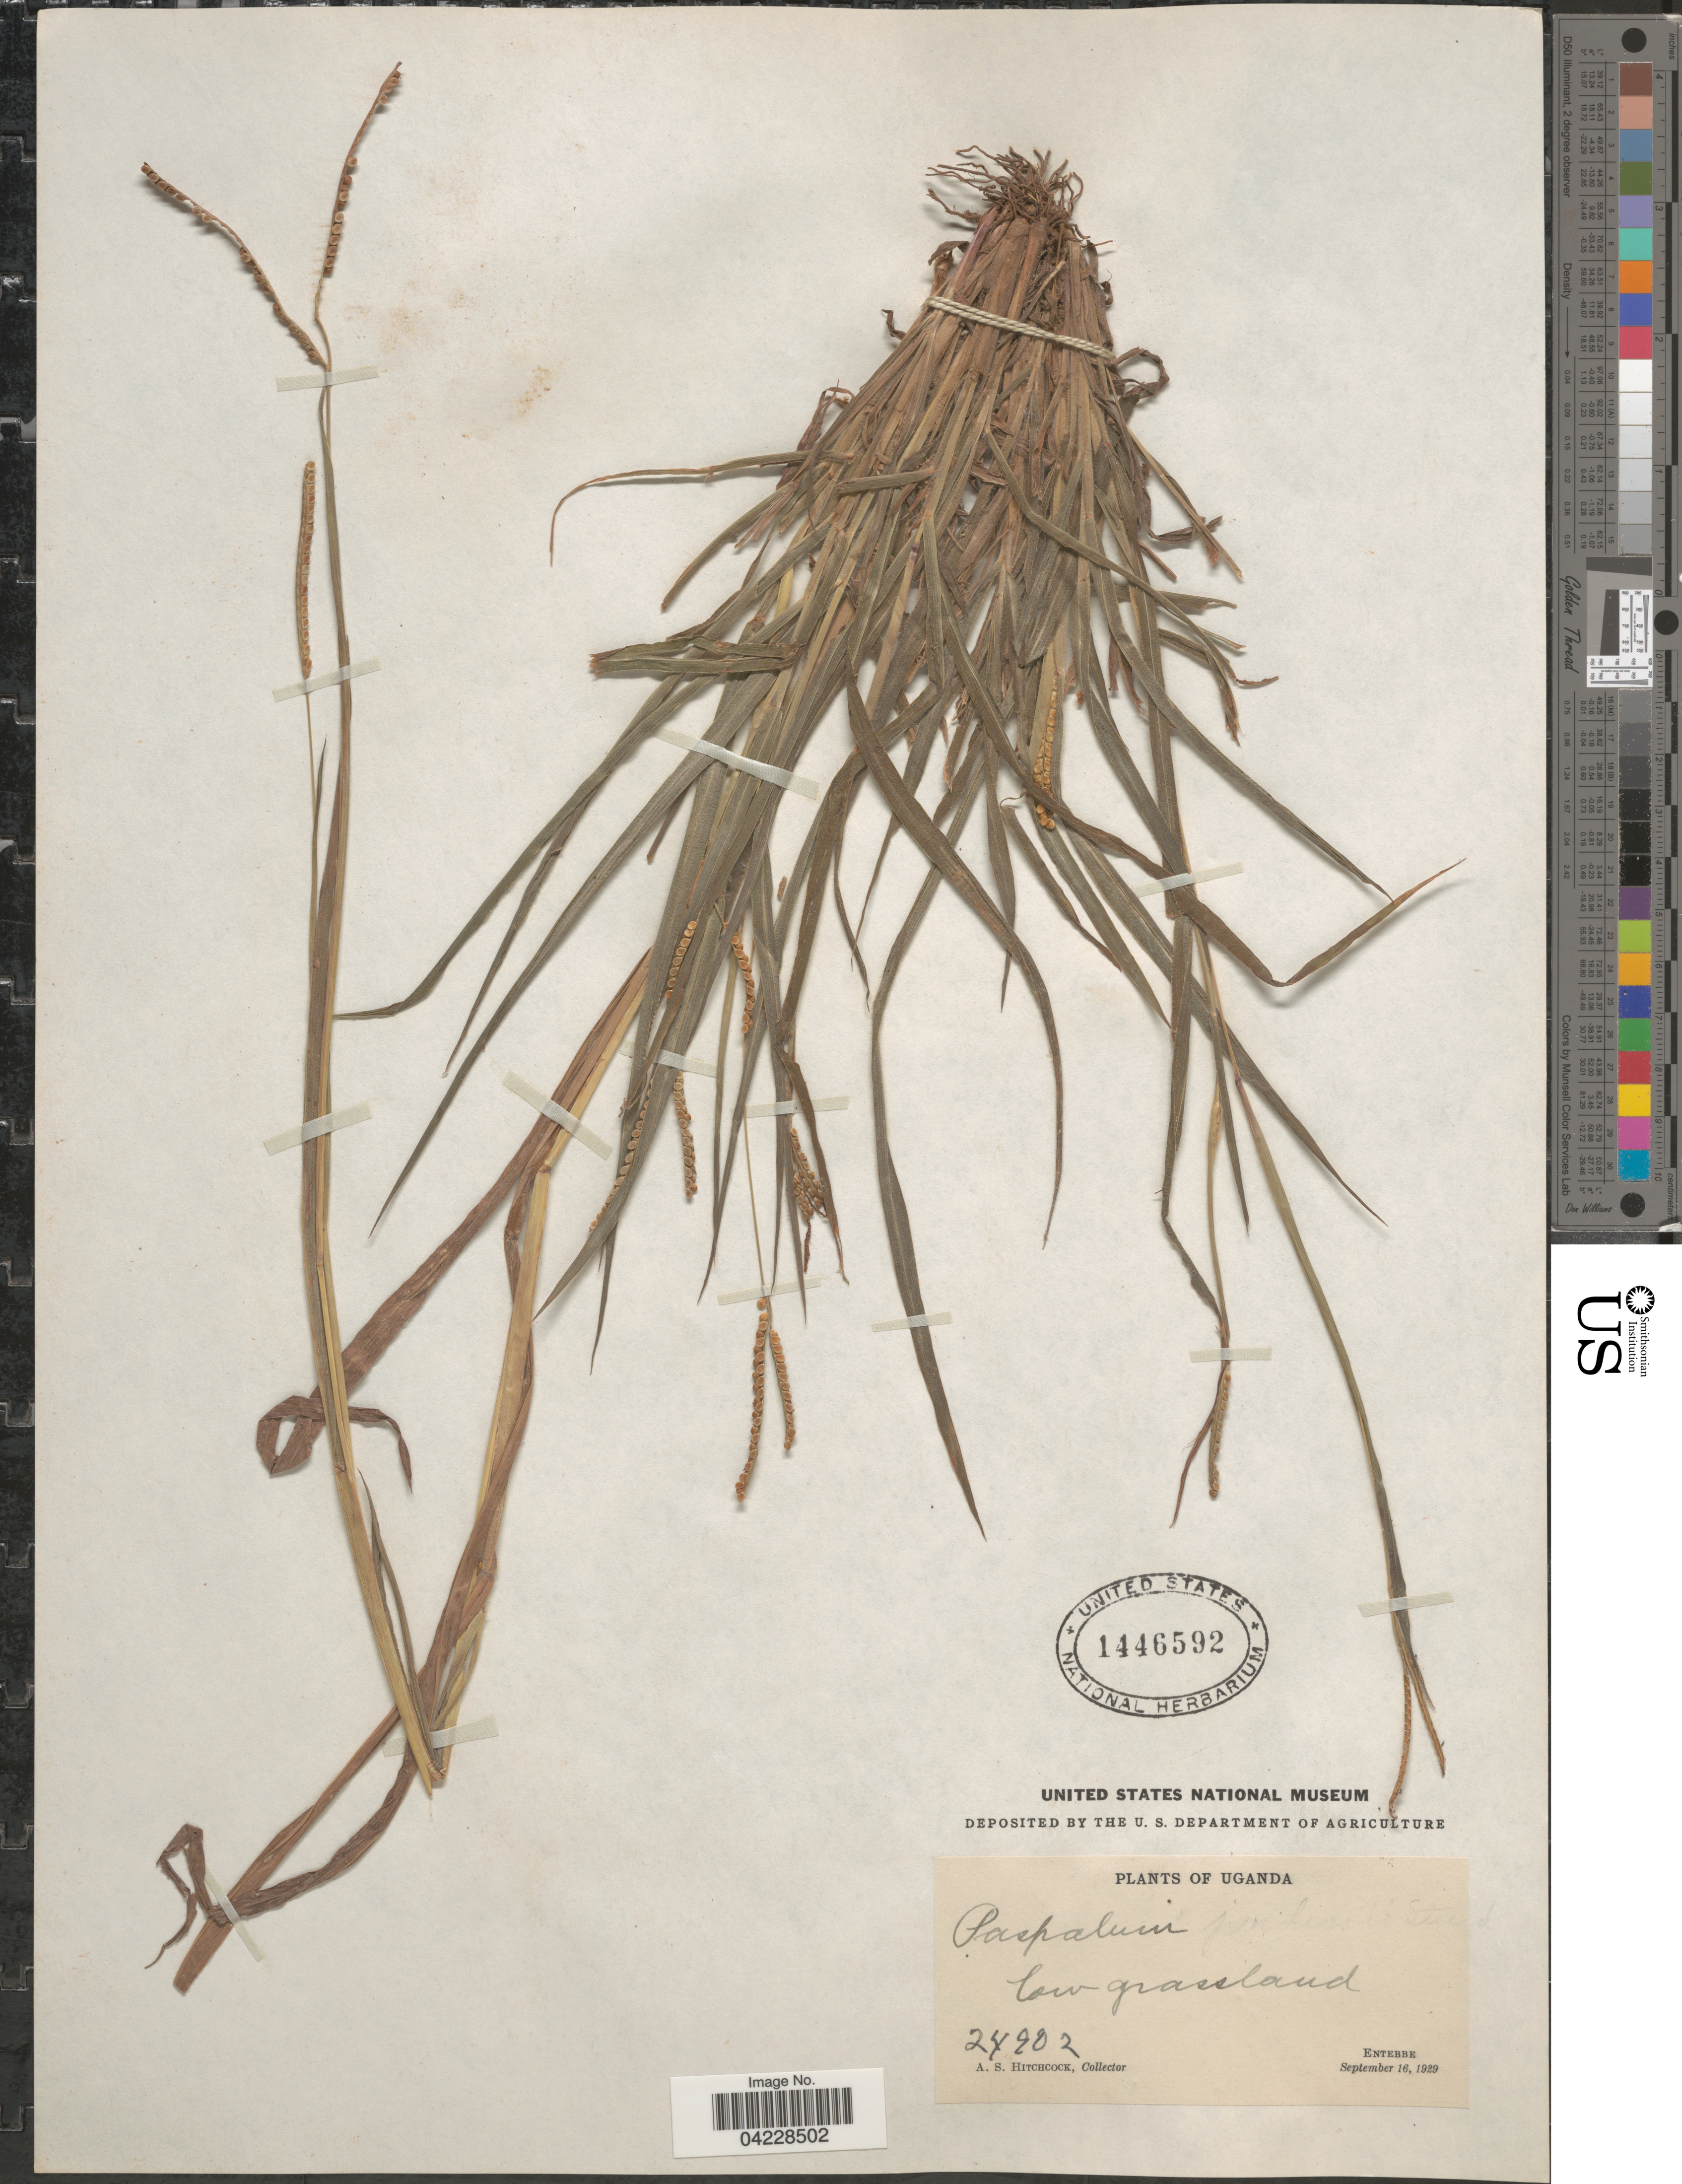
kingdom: Plantae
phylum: Tracheophyta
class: Liliopsida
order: Poales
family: Poaceae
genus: Paspalum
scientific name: Paspalum scrobiculatum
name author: L.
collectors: A. S. Hitchcock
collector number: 24902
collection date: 1929-09-16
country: Uganda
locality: Entebbe.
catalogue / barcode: US 1446592